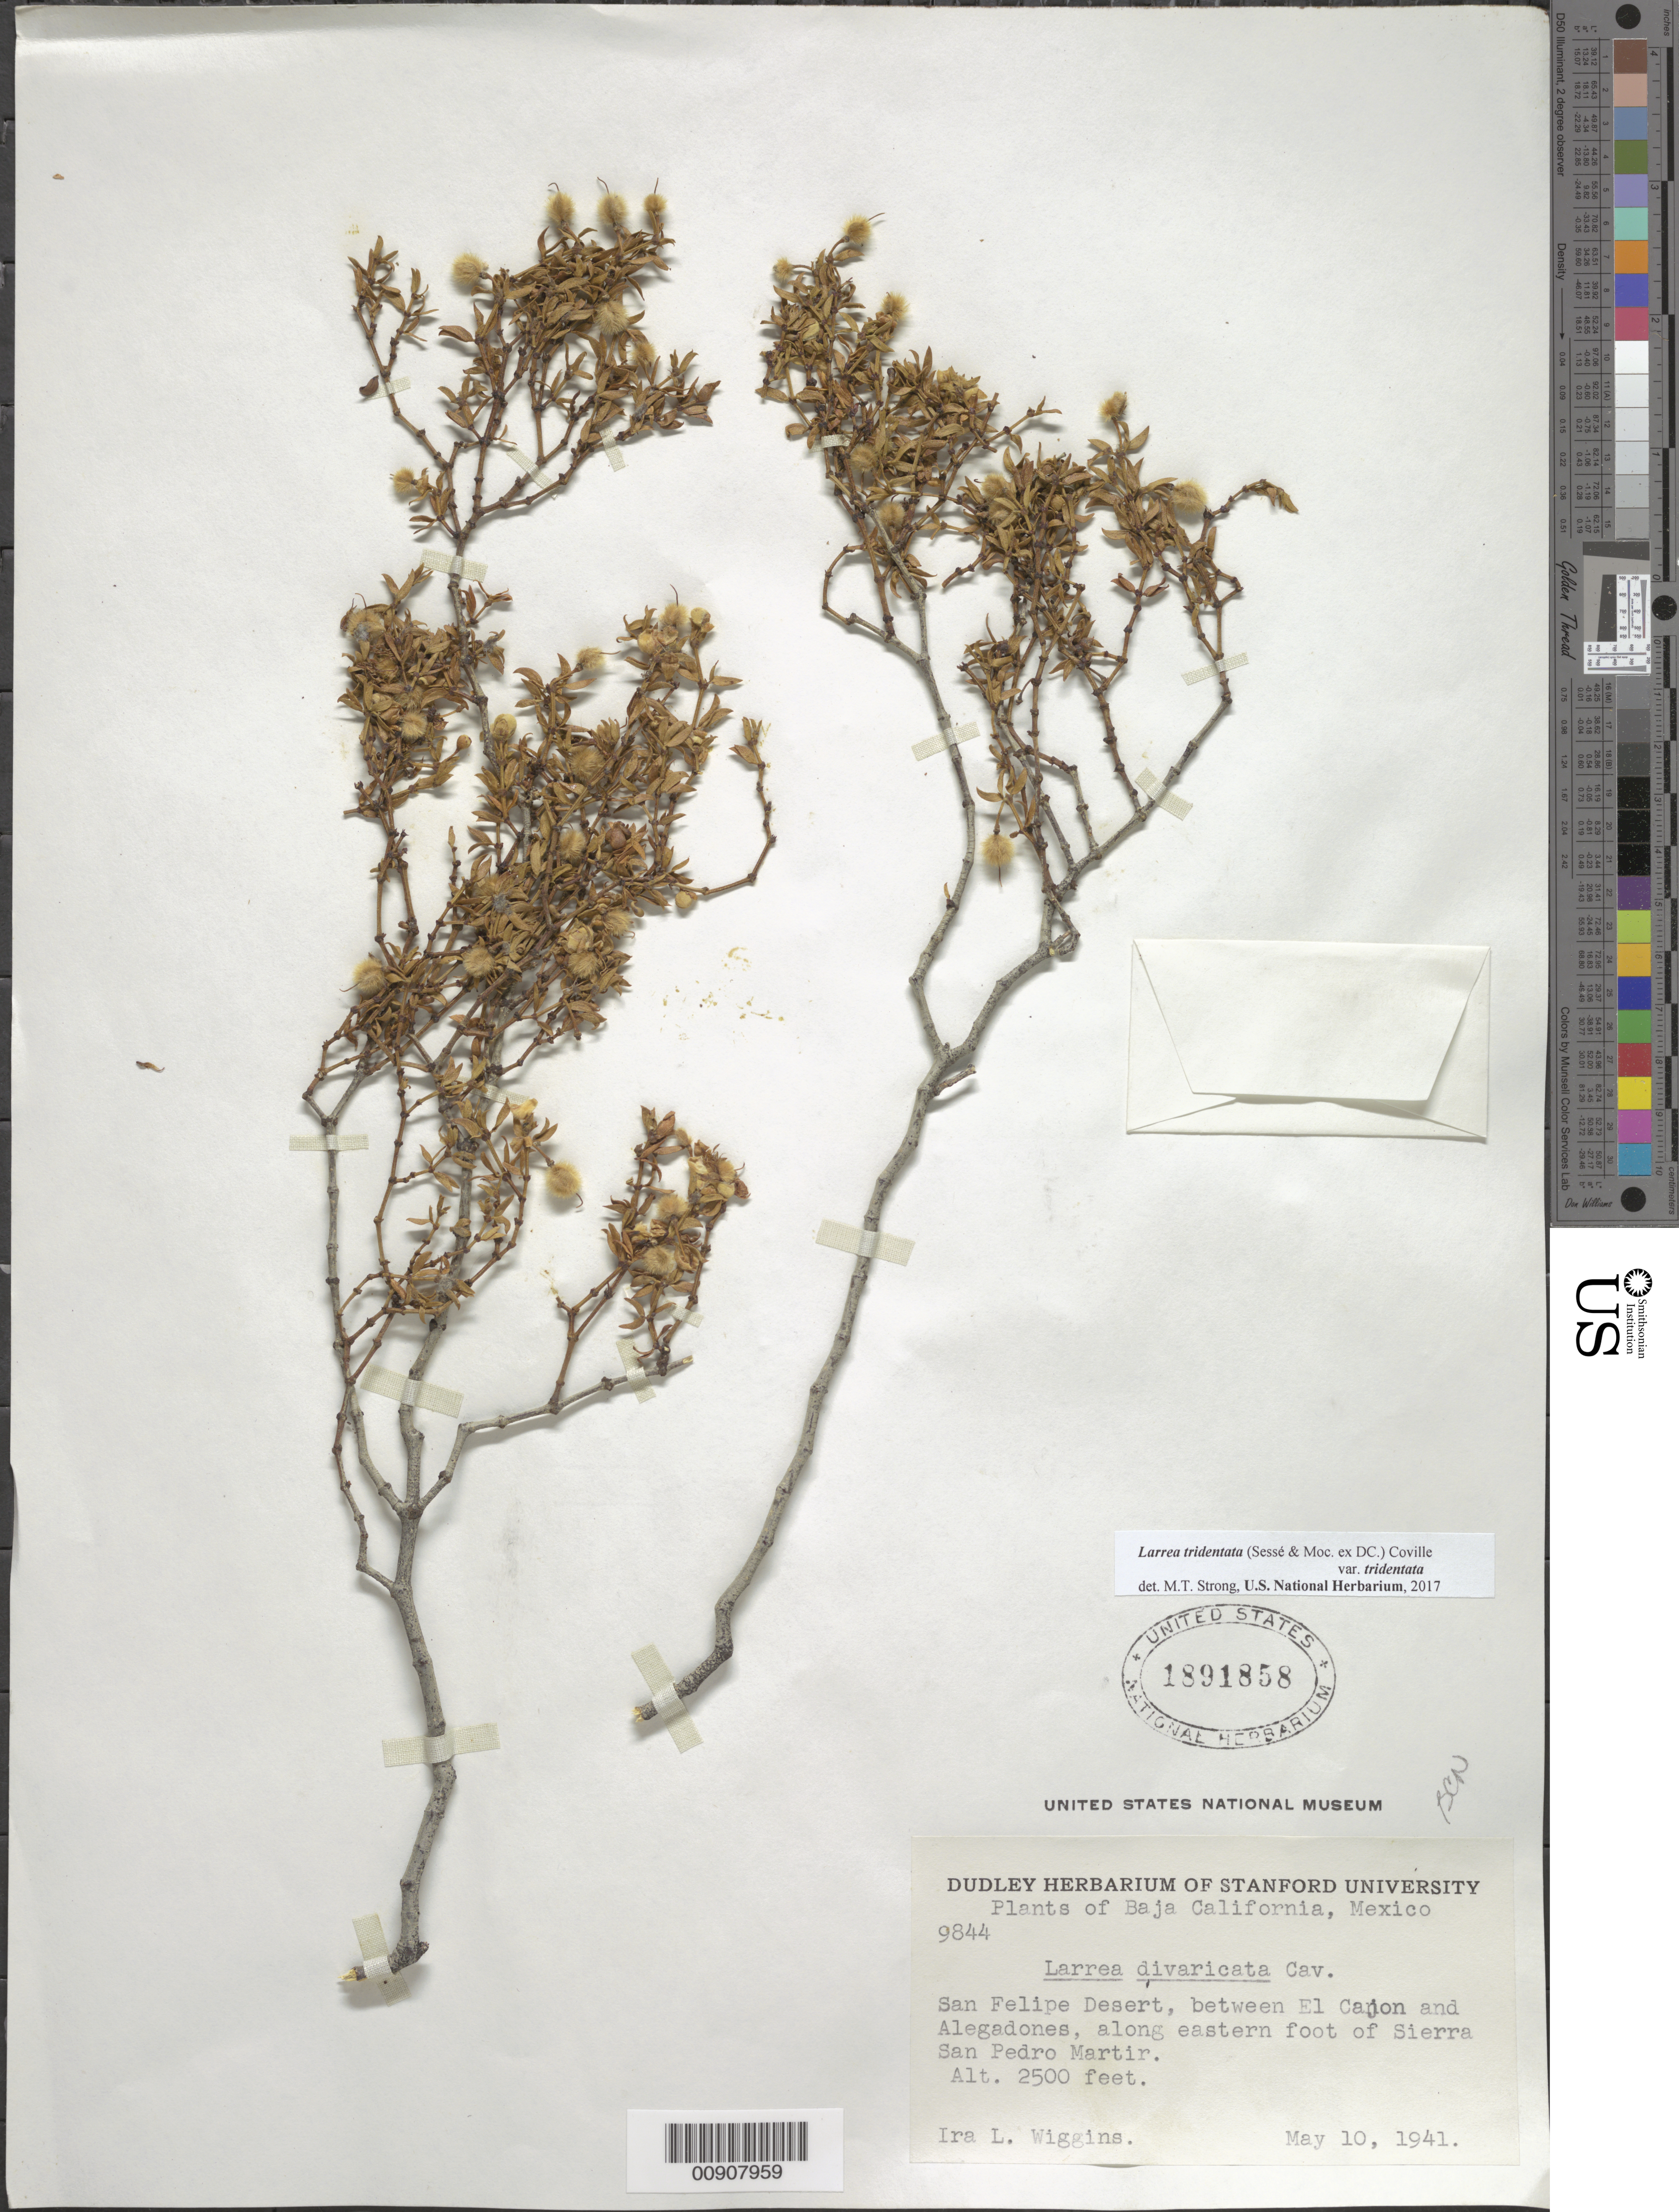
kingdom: Plantae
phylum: Tracheophyta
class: Magnoliopsida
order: Zygophyllales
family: Zygophyllaceae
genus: Larrea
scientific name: Larrea tridentata var. tridentata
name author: (Sessé & Moc. ex DC.) Coville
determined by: Strong, M. T., (US), Smithsonian Institution - National Museum of Natural History (UNITED STATES)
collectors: I. L. Wiggins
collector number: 9844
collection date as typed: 10 May 1941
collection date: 1941-05-10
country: Mexico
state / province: Baja California Norte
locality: San Felipe Desert, between El Cajon and Alegadones [sic], along eastern foot of Sierra San Pedro Mártir.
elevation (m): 762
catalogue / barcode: US 1891858